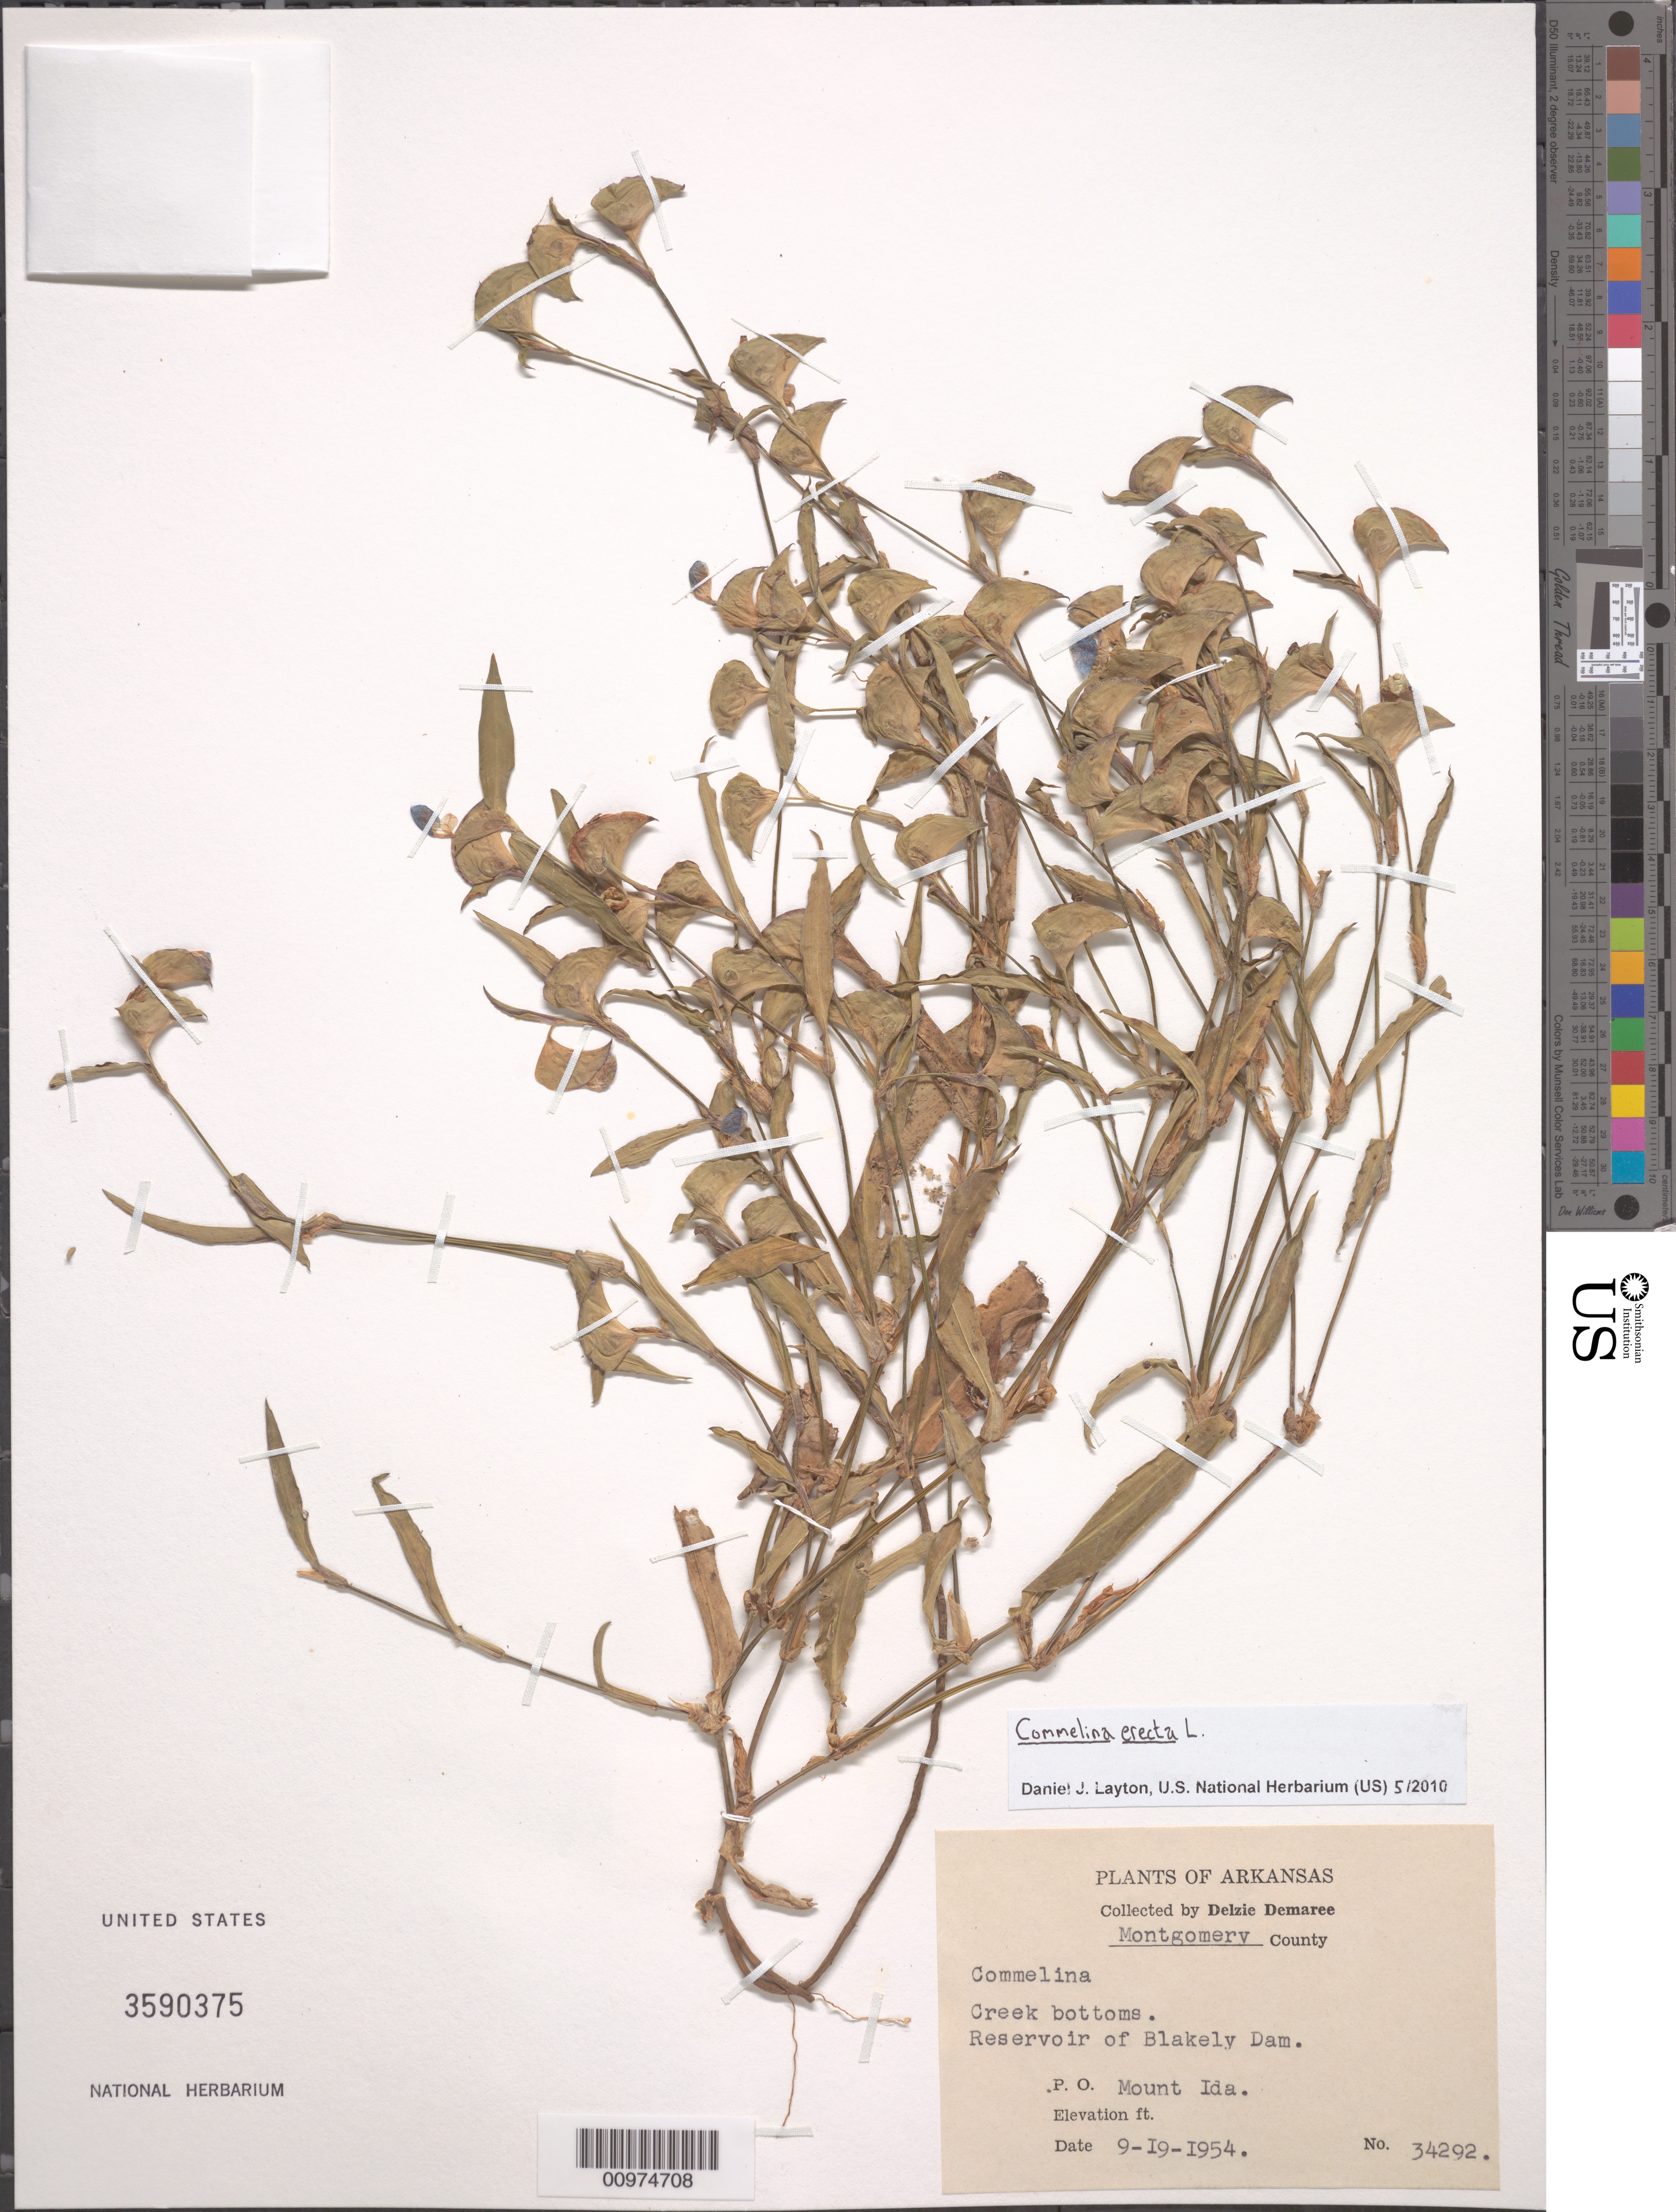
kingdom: Plantae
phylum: Tracheophyta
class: Liliopsida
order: Commelinales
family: Commelinaceae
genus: Commelina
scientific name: Commelina erecta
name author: L.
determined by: Layton, Daniel J.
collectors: D. Demaree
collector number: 34292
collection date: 1954-09-19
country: United States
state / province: Arkansas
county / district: Mongomery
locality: Reservoir of Blakely Dam. P.O. Mount Ida.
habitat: Creek bottoms.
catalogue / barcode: US 3590375